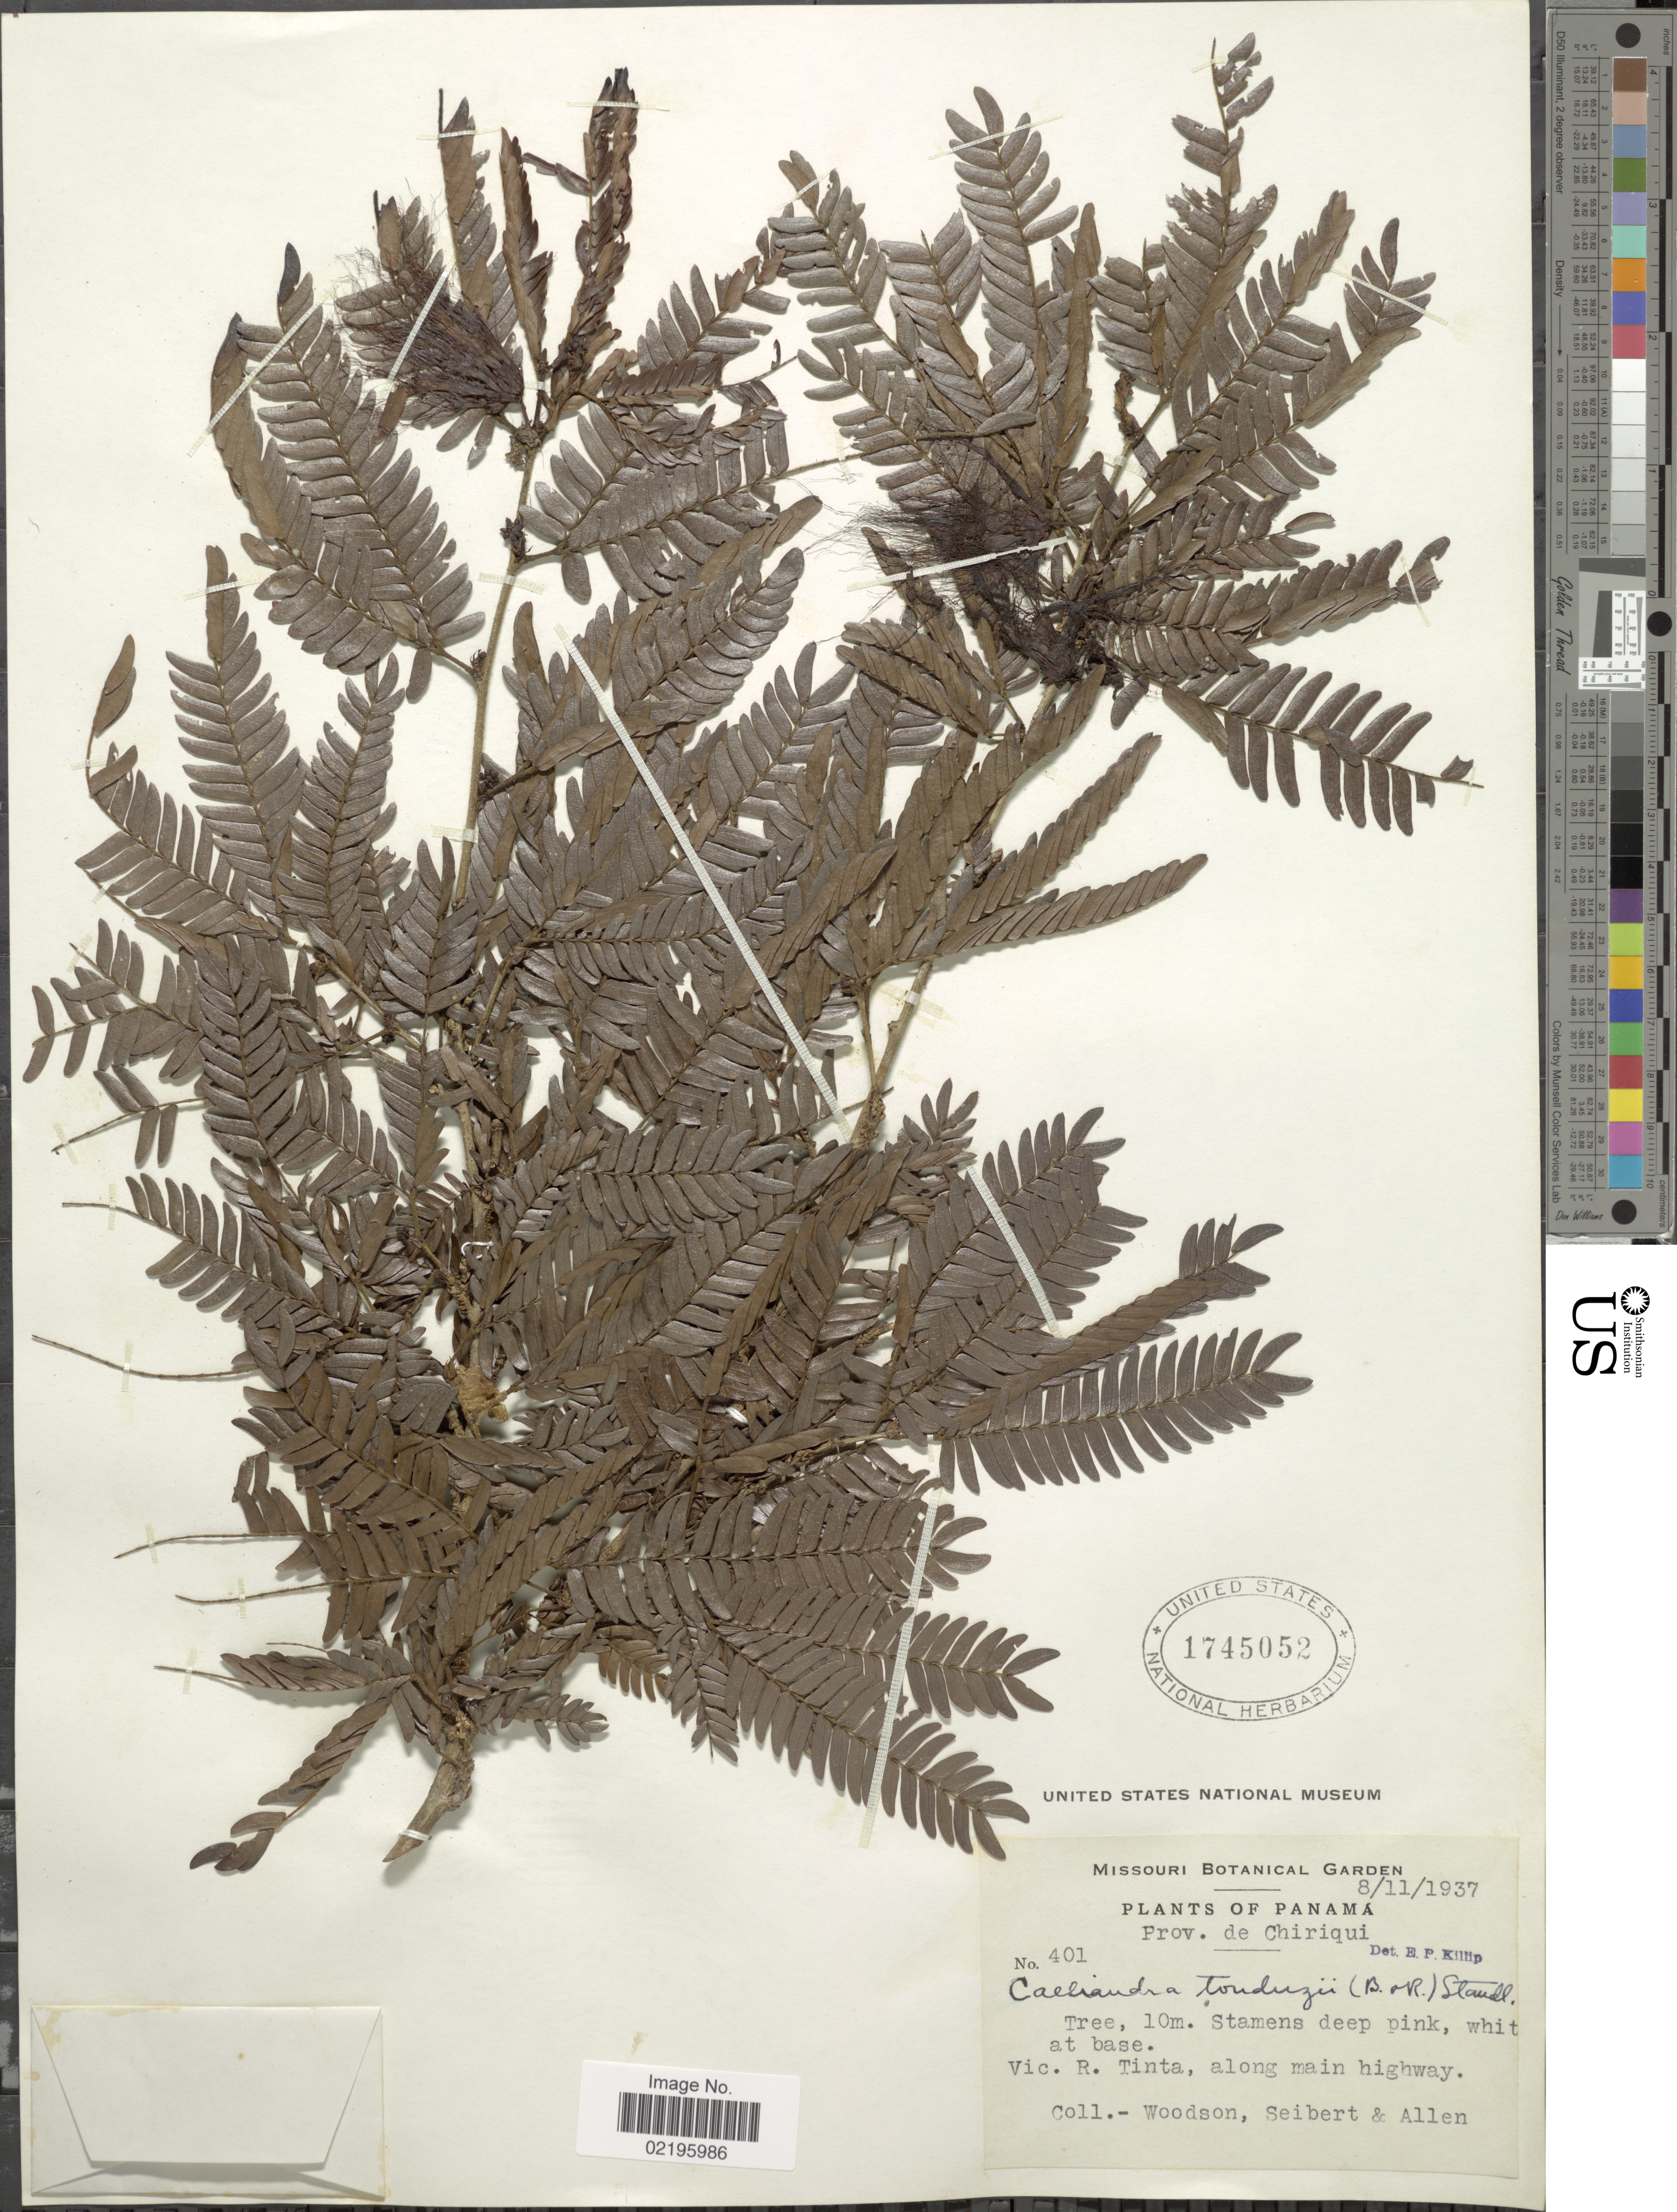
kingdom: Plantae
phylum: Tracheophyta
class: Magnoliopsida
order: Fabales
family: Fabaceae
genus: Calliandra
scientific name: Calliandra tonduzii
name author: (Britton) Standl.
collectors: -- Woodson, Seibert & -- Allen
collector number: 401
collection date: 1937-11-08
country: Panama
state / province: Chiriqui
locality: Vic. R. Tinta, along main highway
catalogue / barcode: US 1745052